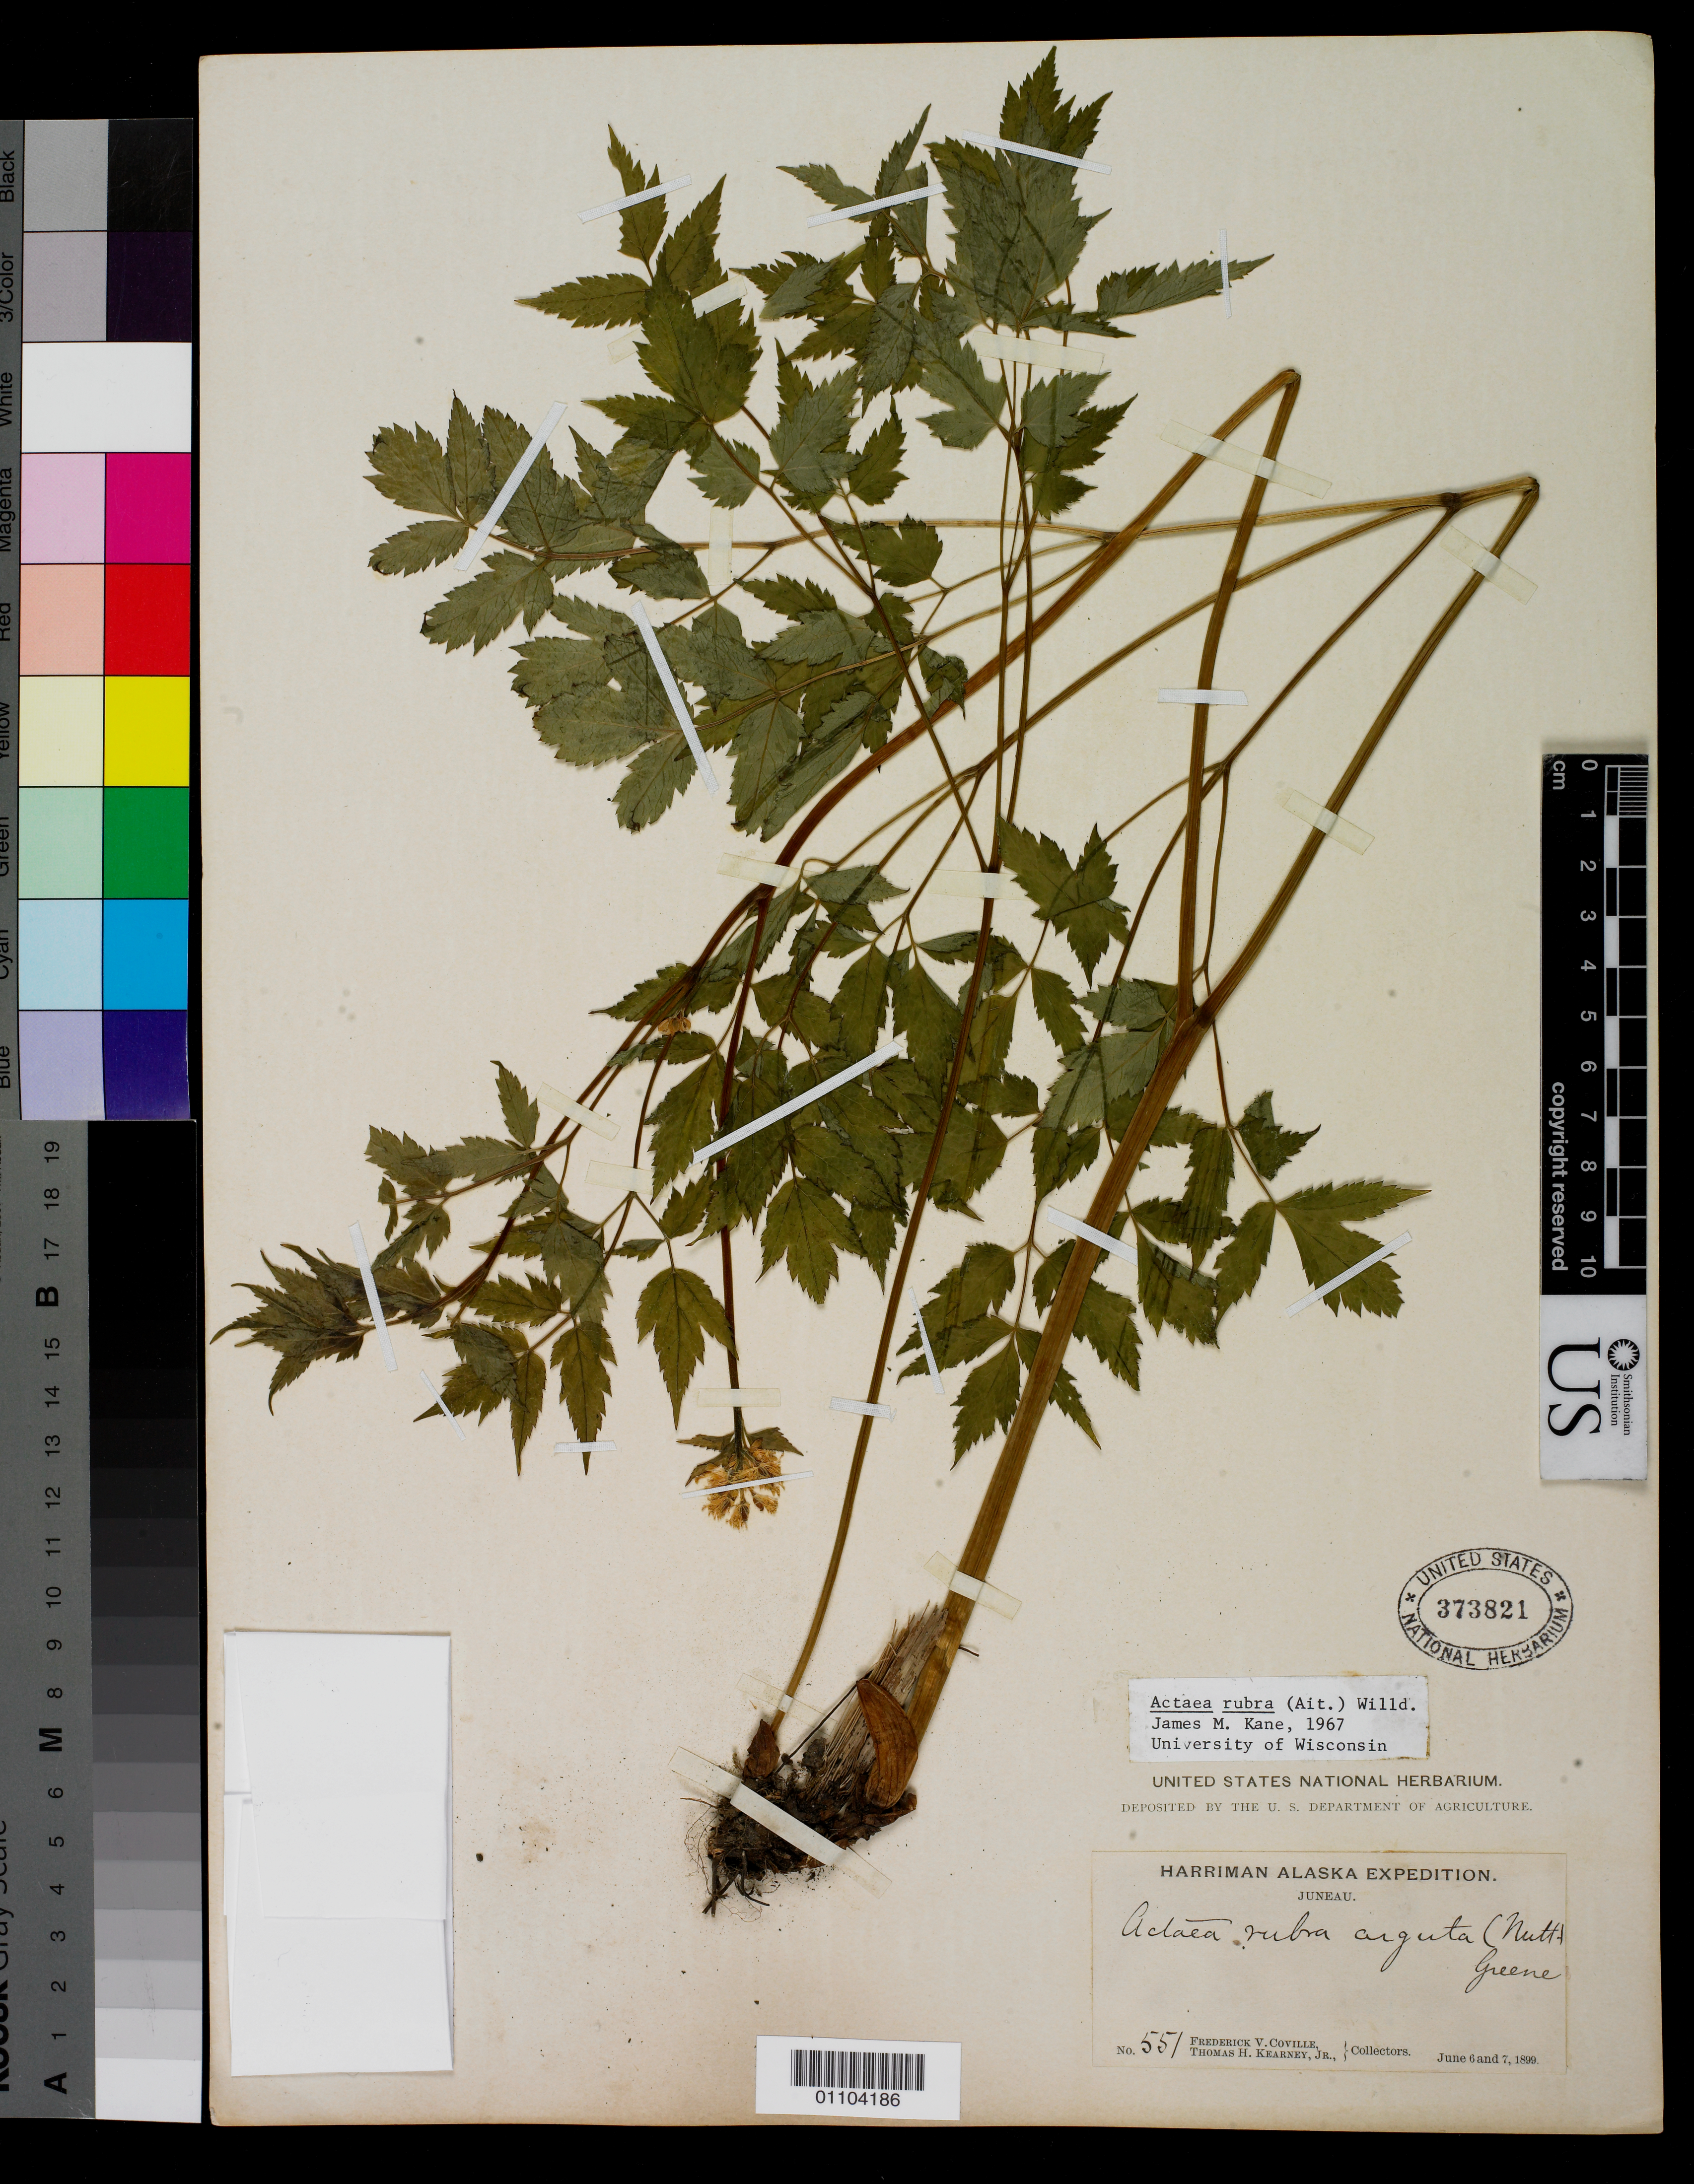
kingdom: Plantae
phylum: Tracheophyta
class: Magnoliopsida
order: Ranunculales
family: Ranunculaceae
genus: Actaea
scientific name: Actaea rubra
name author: (Aiton) Willd.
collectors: F. V. Coville & T. H. Kearney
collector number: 551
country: United States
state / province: Alaska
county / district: Juneau Division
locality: Juneau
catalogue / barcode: US 373821